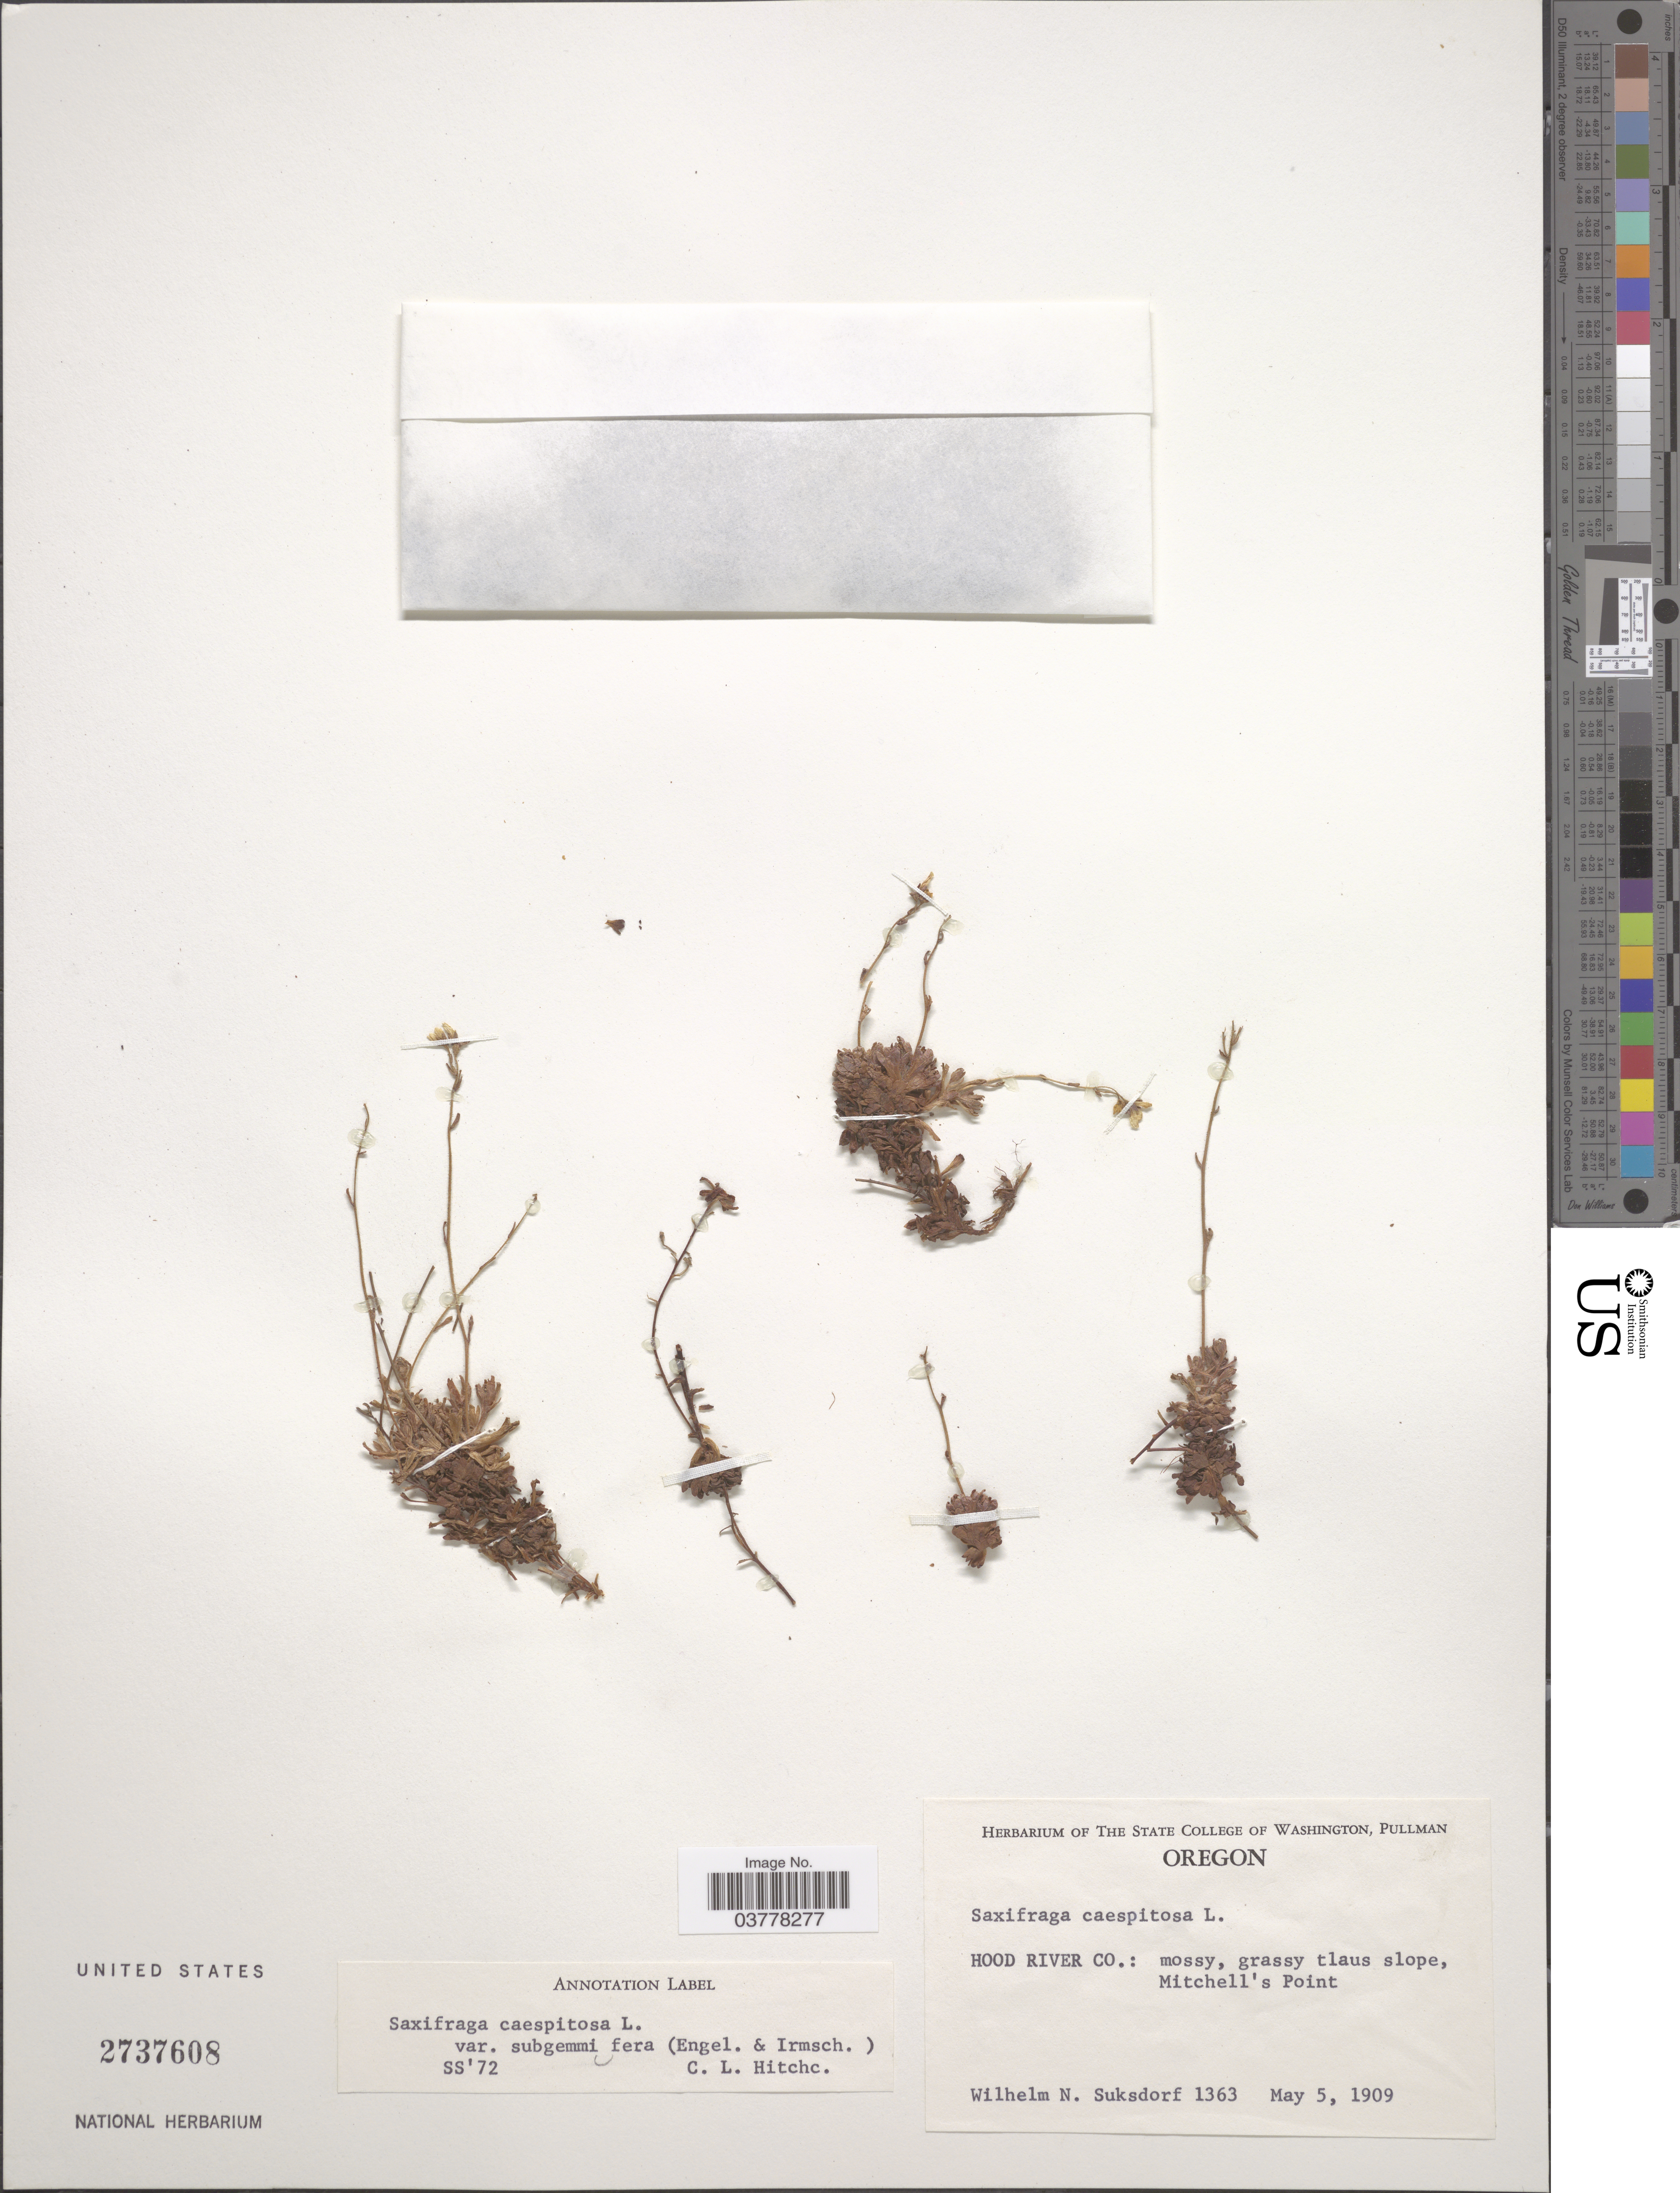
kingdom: Plantae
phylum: Tracheophyta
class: Magnoliopsida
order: Saxifragales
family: Saxifragaceae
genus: Saxifraga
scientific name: Saxifraga caespitosa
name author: L.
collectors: W. N. Suksdorf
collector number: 1363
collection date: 1909-05-05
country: United States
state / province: Oregon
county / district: Hood River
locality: Hood River Co.: mossy, grassy tlaus slope, Mitchell's Point.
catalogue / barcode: US 2737608